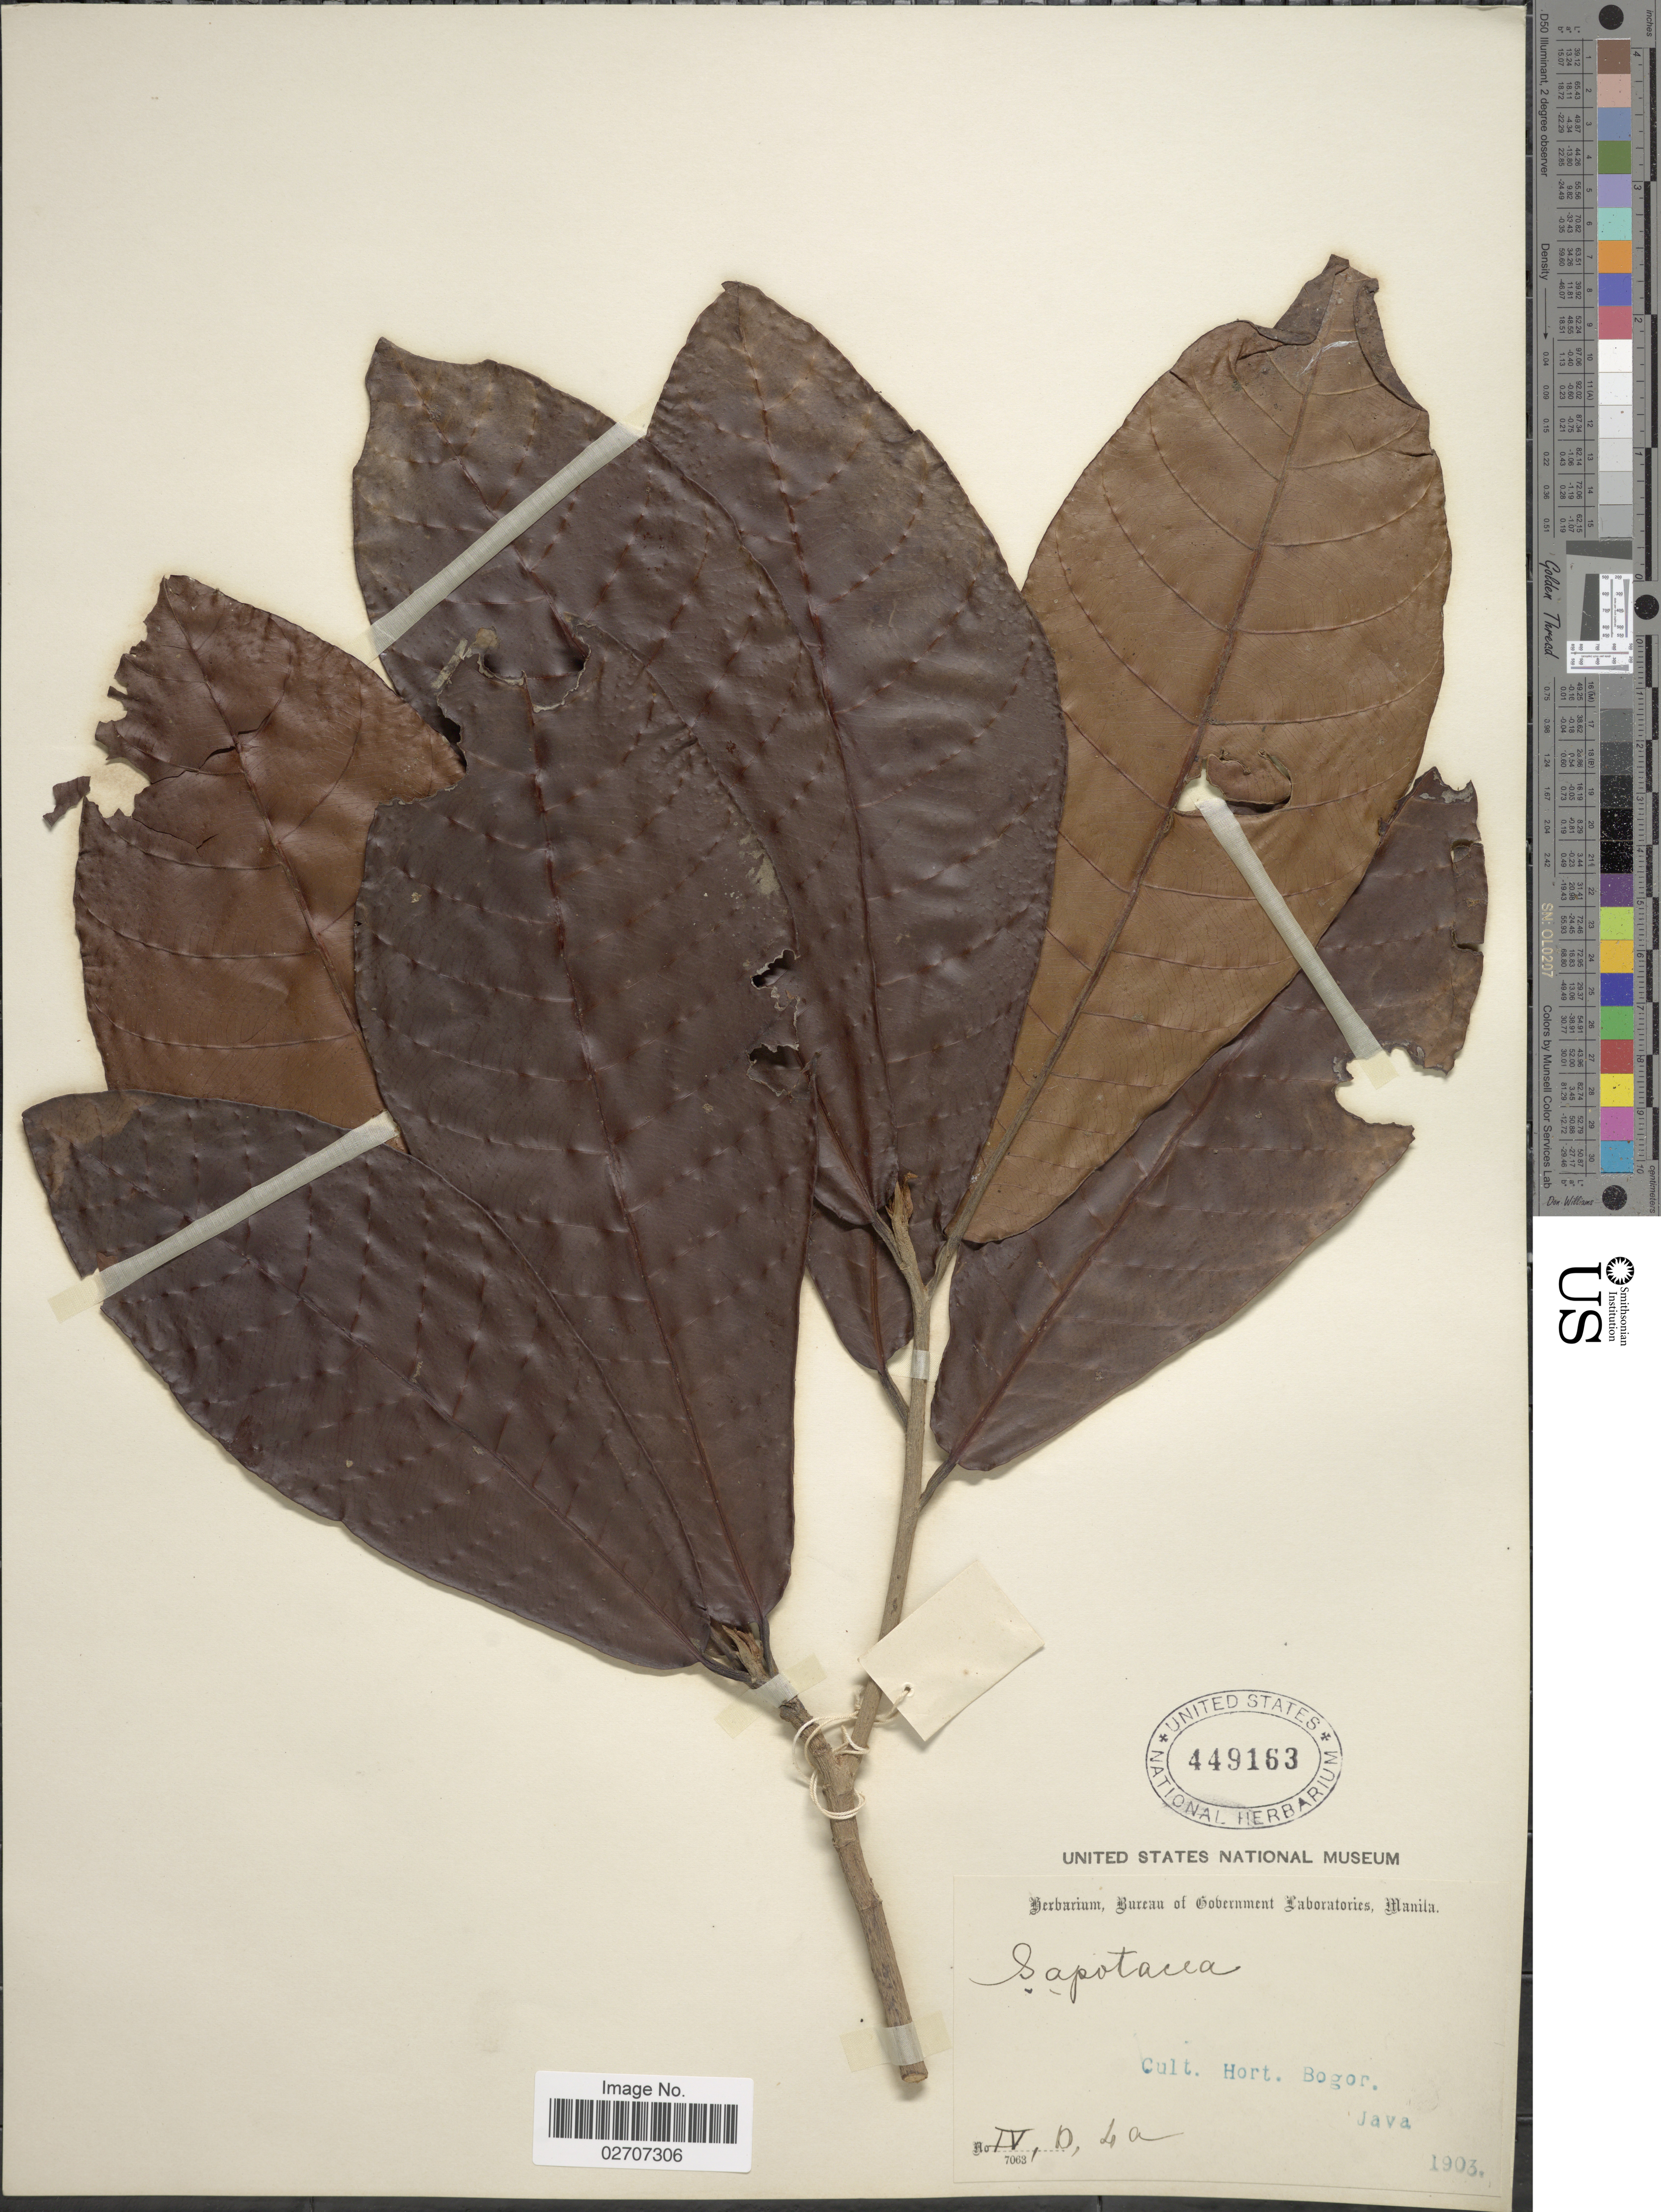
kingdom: Plantae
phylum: Tracheophyta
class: Magnoliopsida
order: Ericales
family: Sapotaceae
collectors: Ex herb. Bureau of Government Laboratories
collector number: IV,D,4a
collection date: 1903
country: Indonesia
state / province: Java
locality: Cult. Hort. Bogor. Java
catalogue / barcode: US 449163